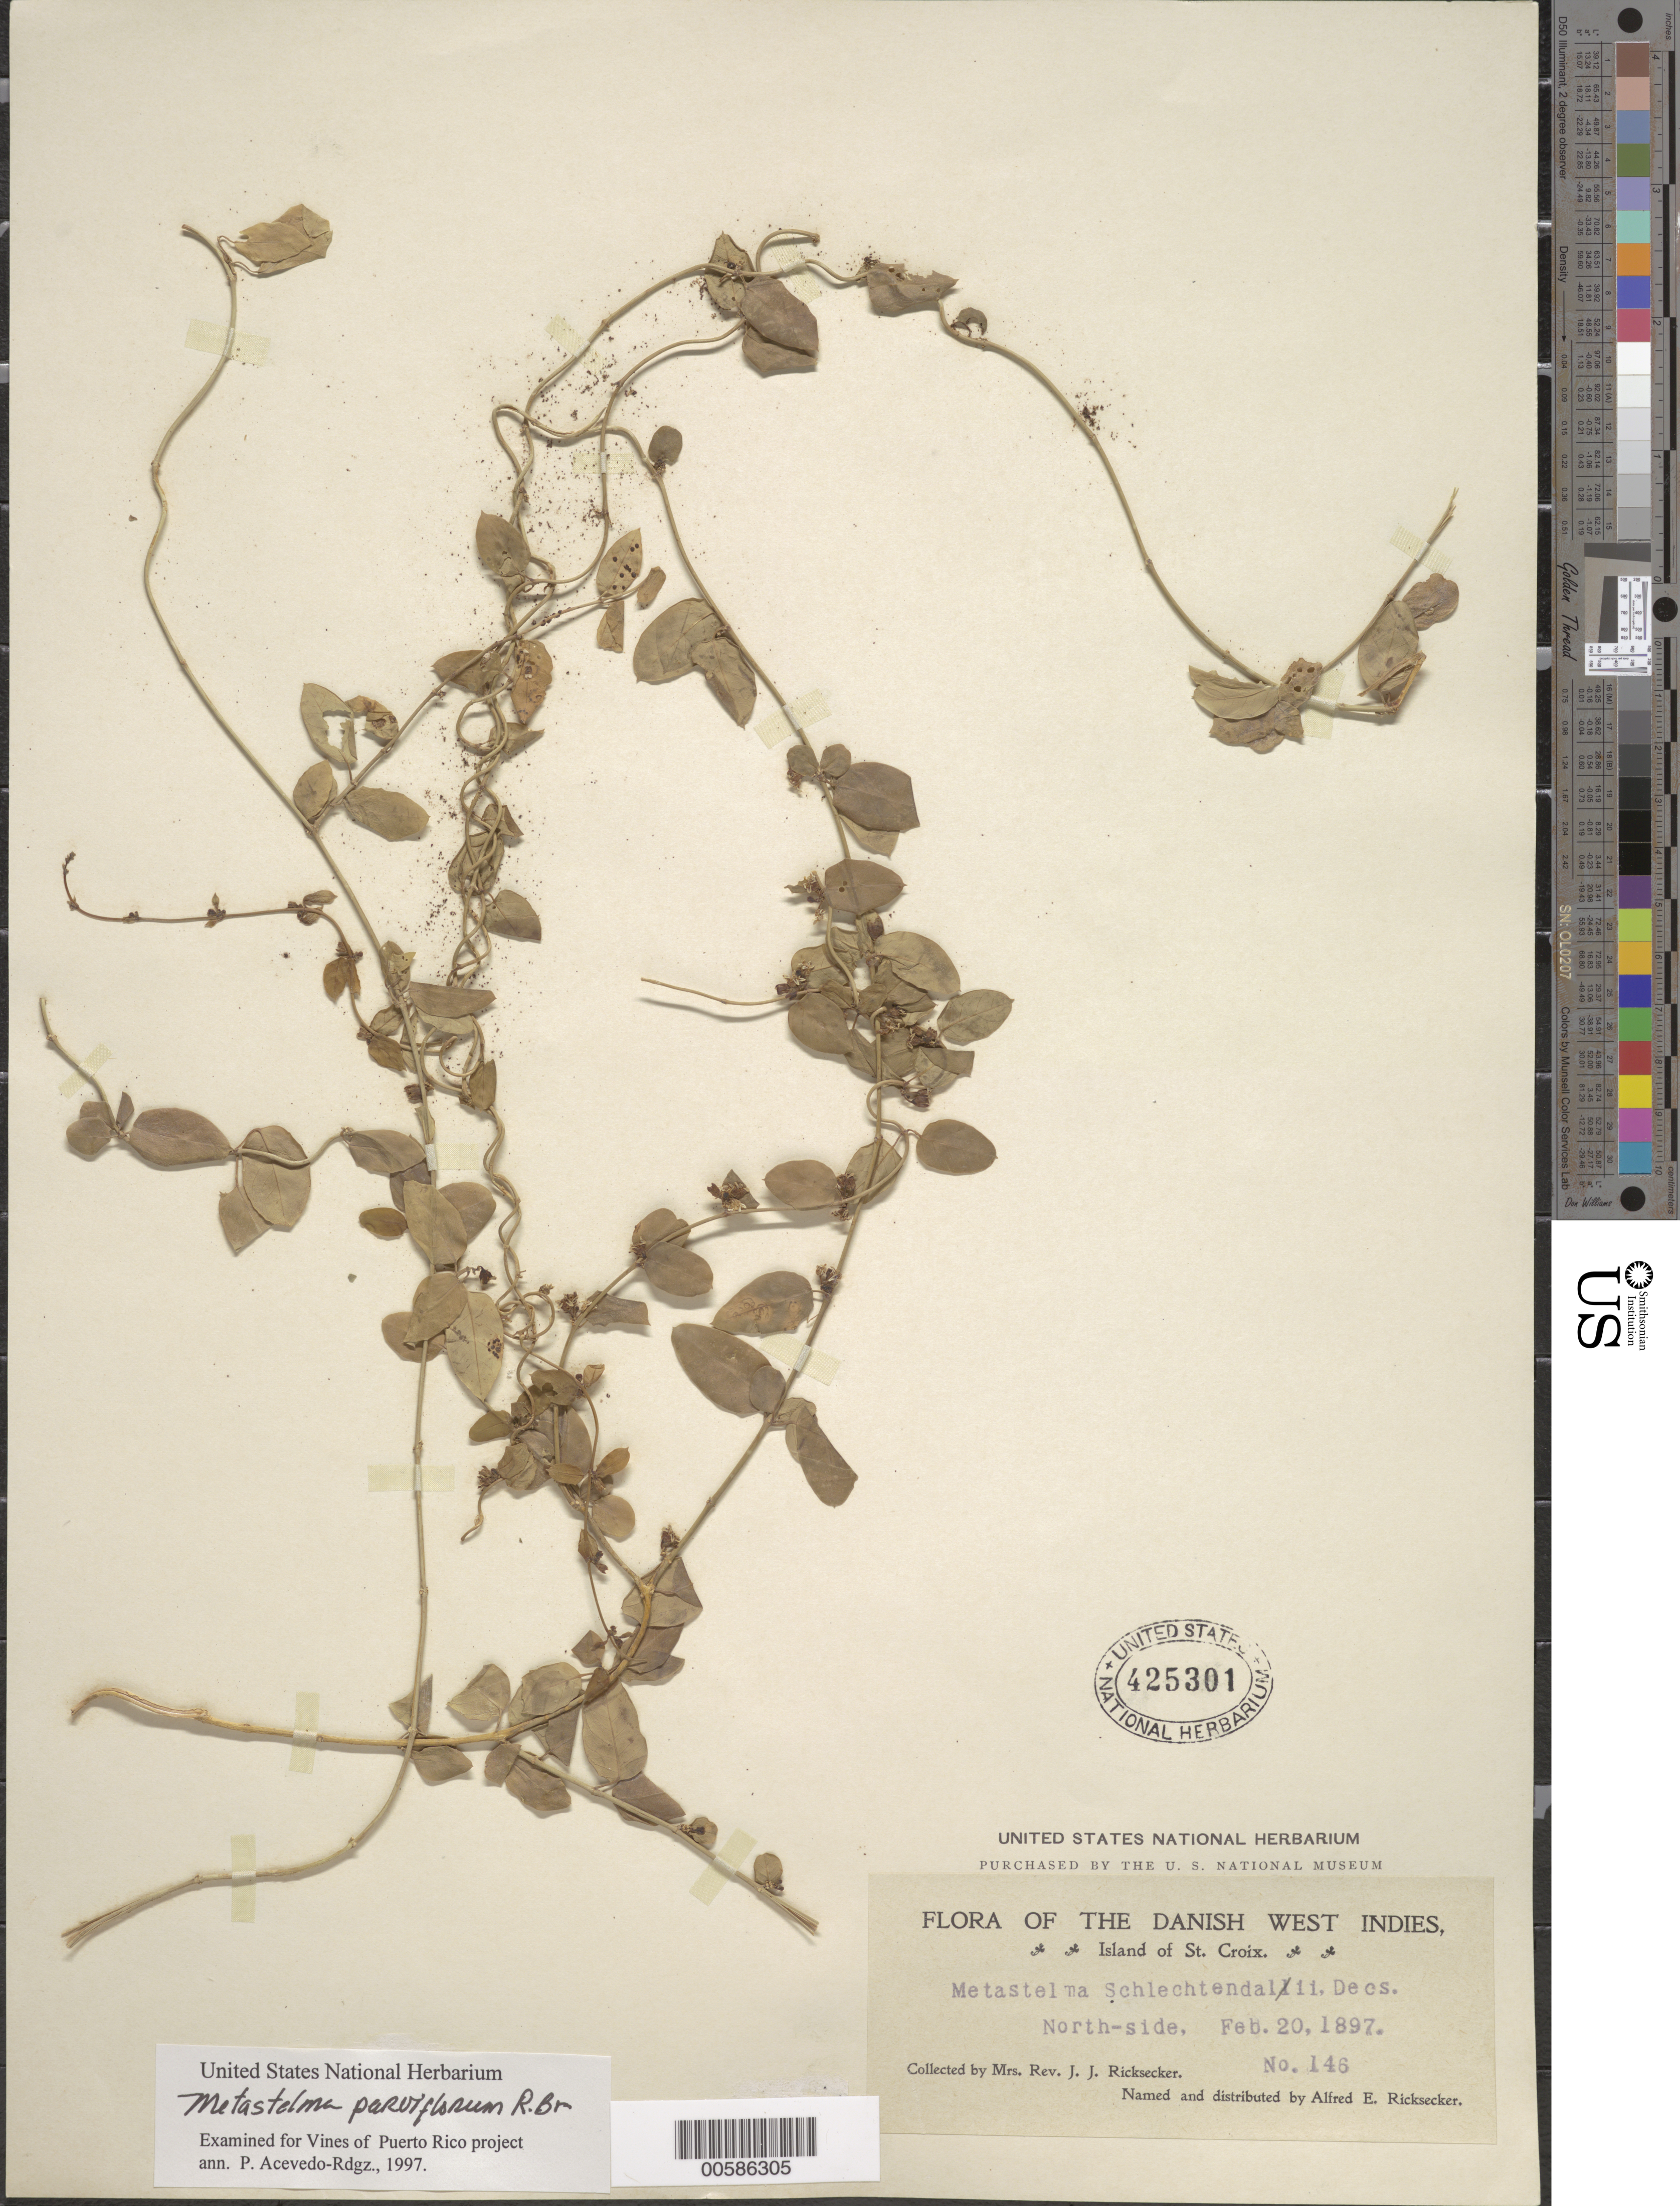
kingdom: Plantae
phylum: Tracheophyta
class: Magnoliopsida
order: Gentianales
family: Apocynaceae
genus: Metastelma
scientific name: Metastelma parviflorum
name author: (Sw.) Schult.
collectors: L. A. Ricksecker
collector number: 146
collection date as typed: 20 Feb 1897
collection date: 1897-02-20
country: U.S. Virgin Islands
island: St. Croix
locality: North-side.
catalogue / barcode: US 425301